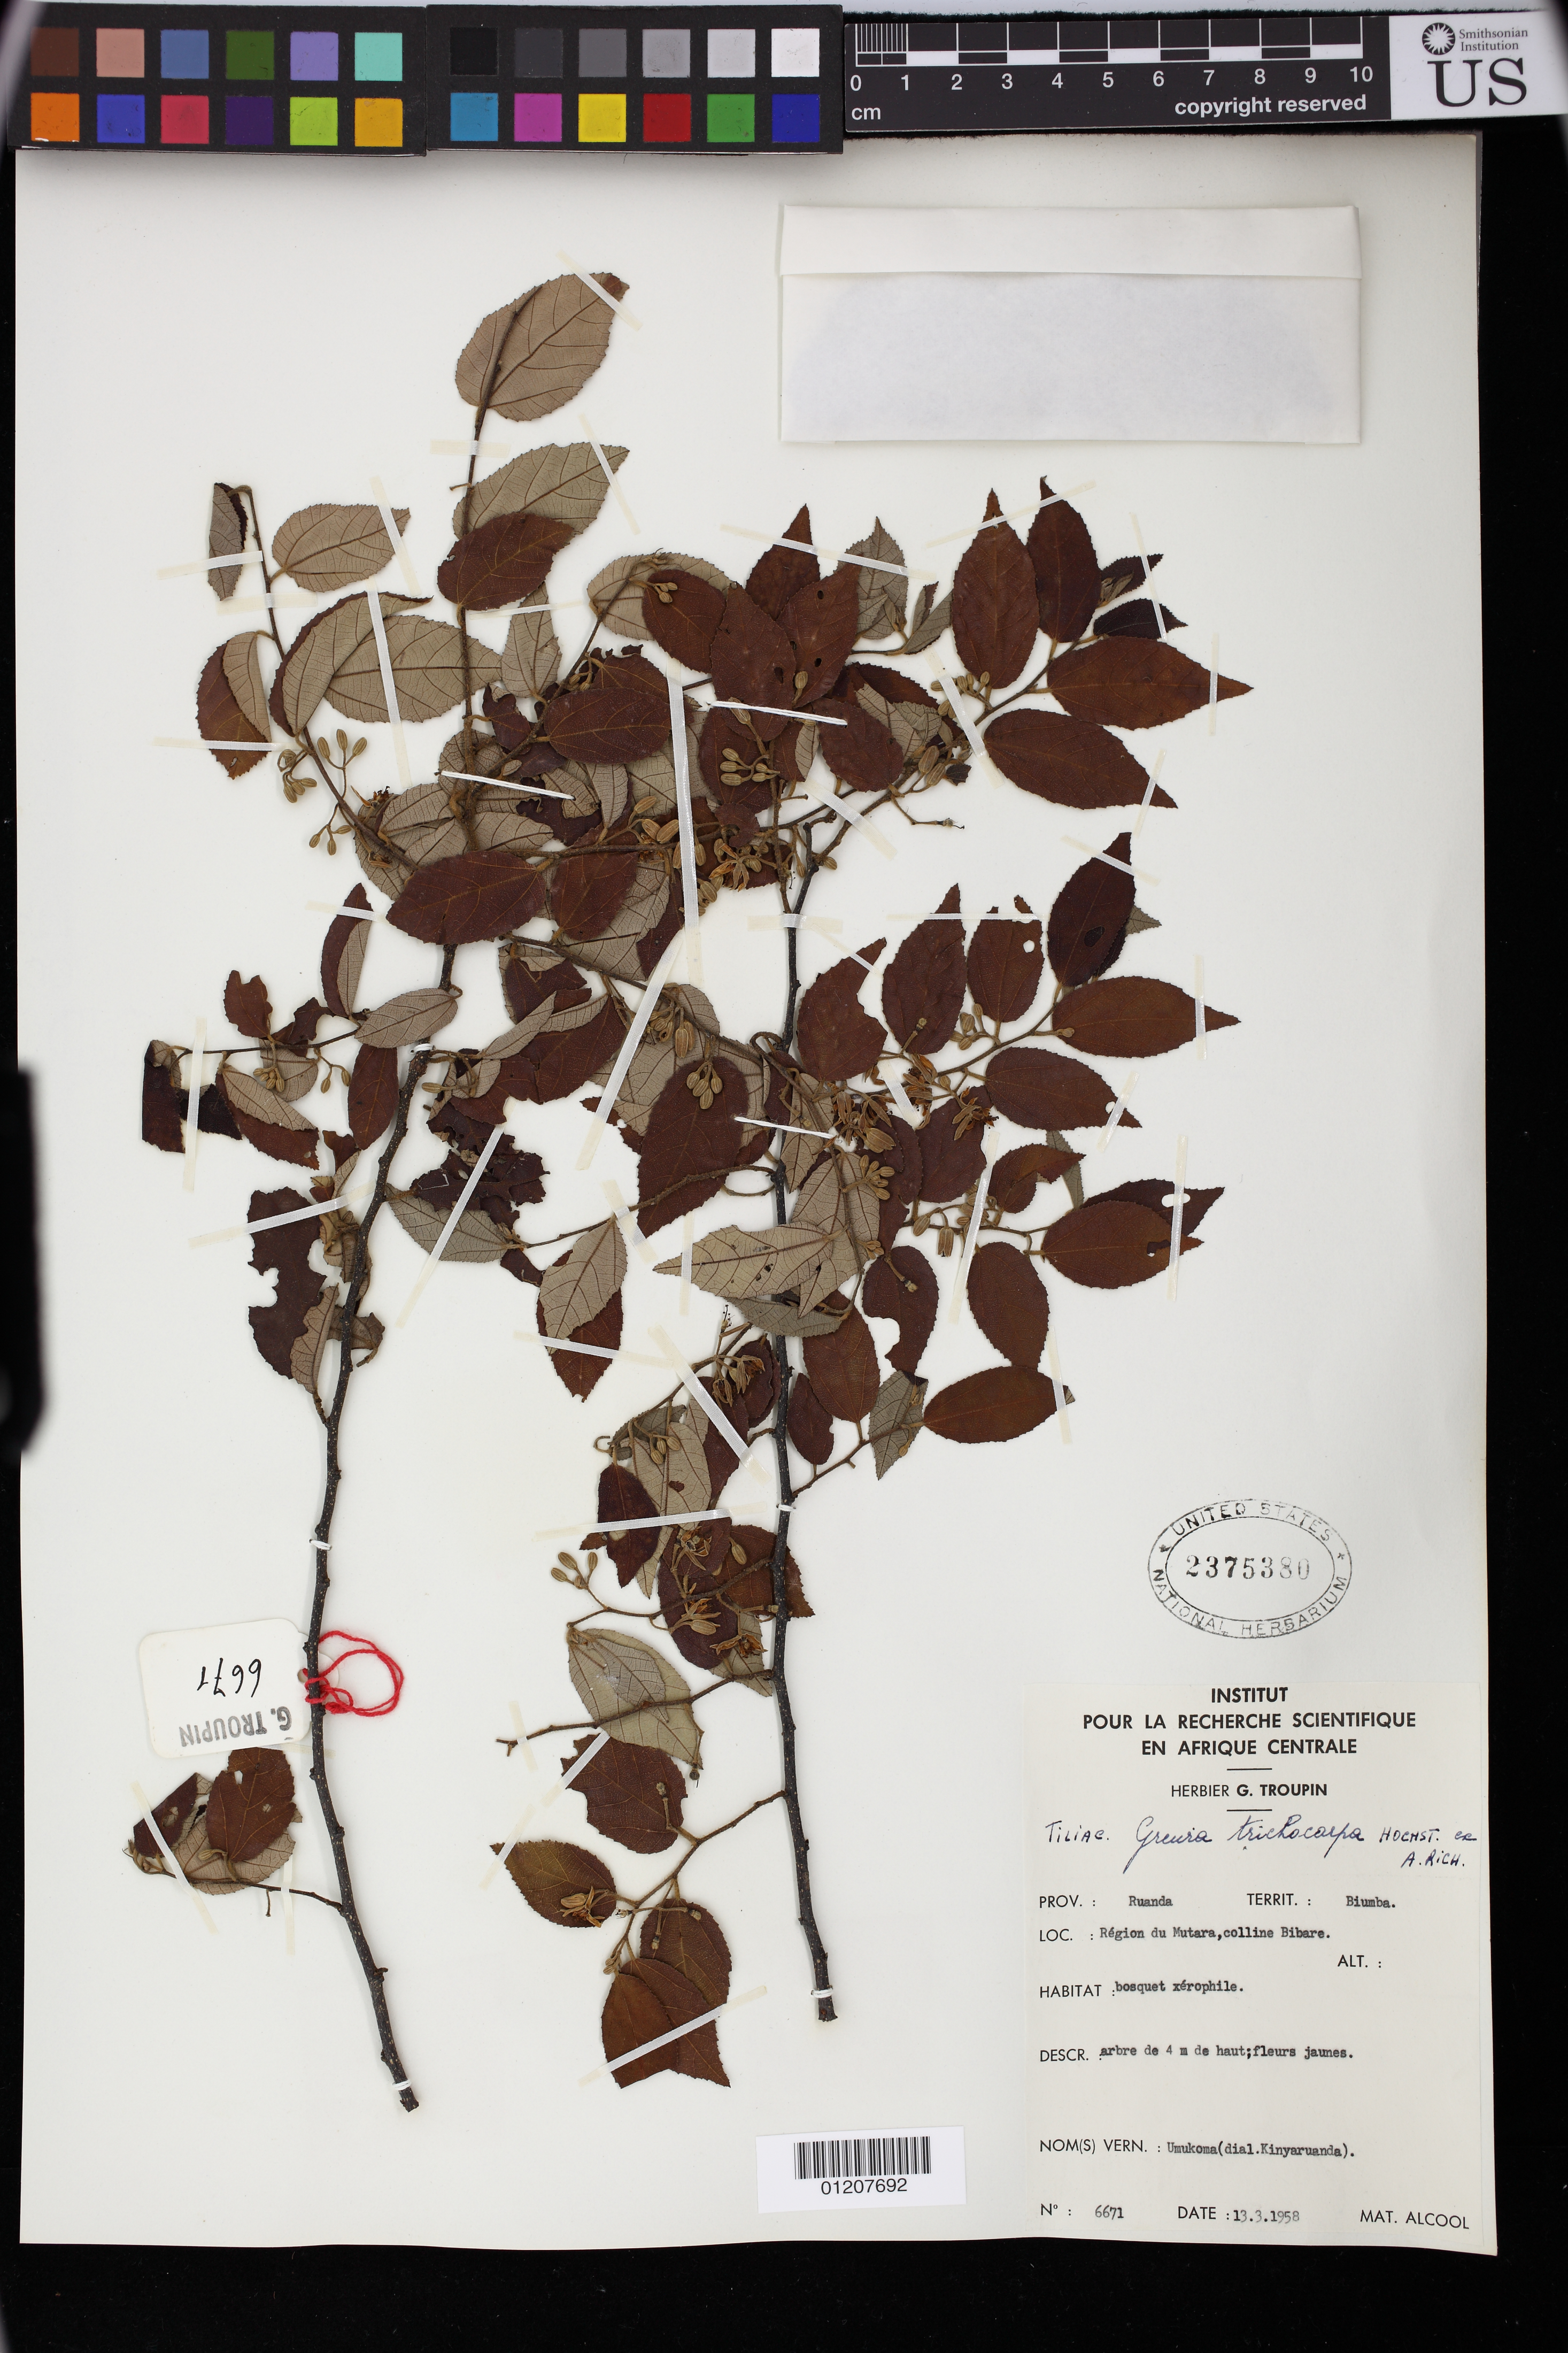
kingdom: Plantae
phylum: Tracheophyta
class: Magnoliopsida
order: Malvales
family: Malvaceae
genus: Grewia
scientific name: Grewia trichocarpa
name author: Hochst. ex A. Rich.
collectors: G. Troupin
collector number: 6671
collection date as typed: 13 Mar 1958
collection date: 1958-03-13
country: Rwanda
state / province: Nord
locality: Prov: Ruanda, Territ: Biumba. Loc: Region du Mutara, coline Bibare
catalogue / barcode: US 2375380